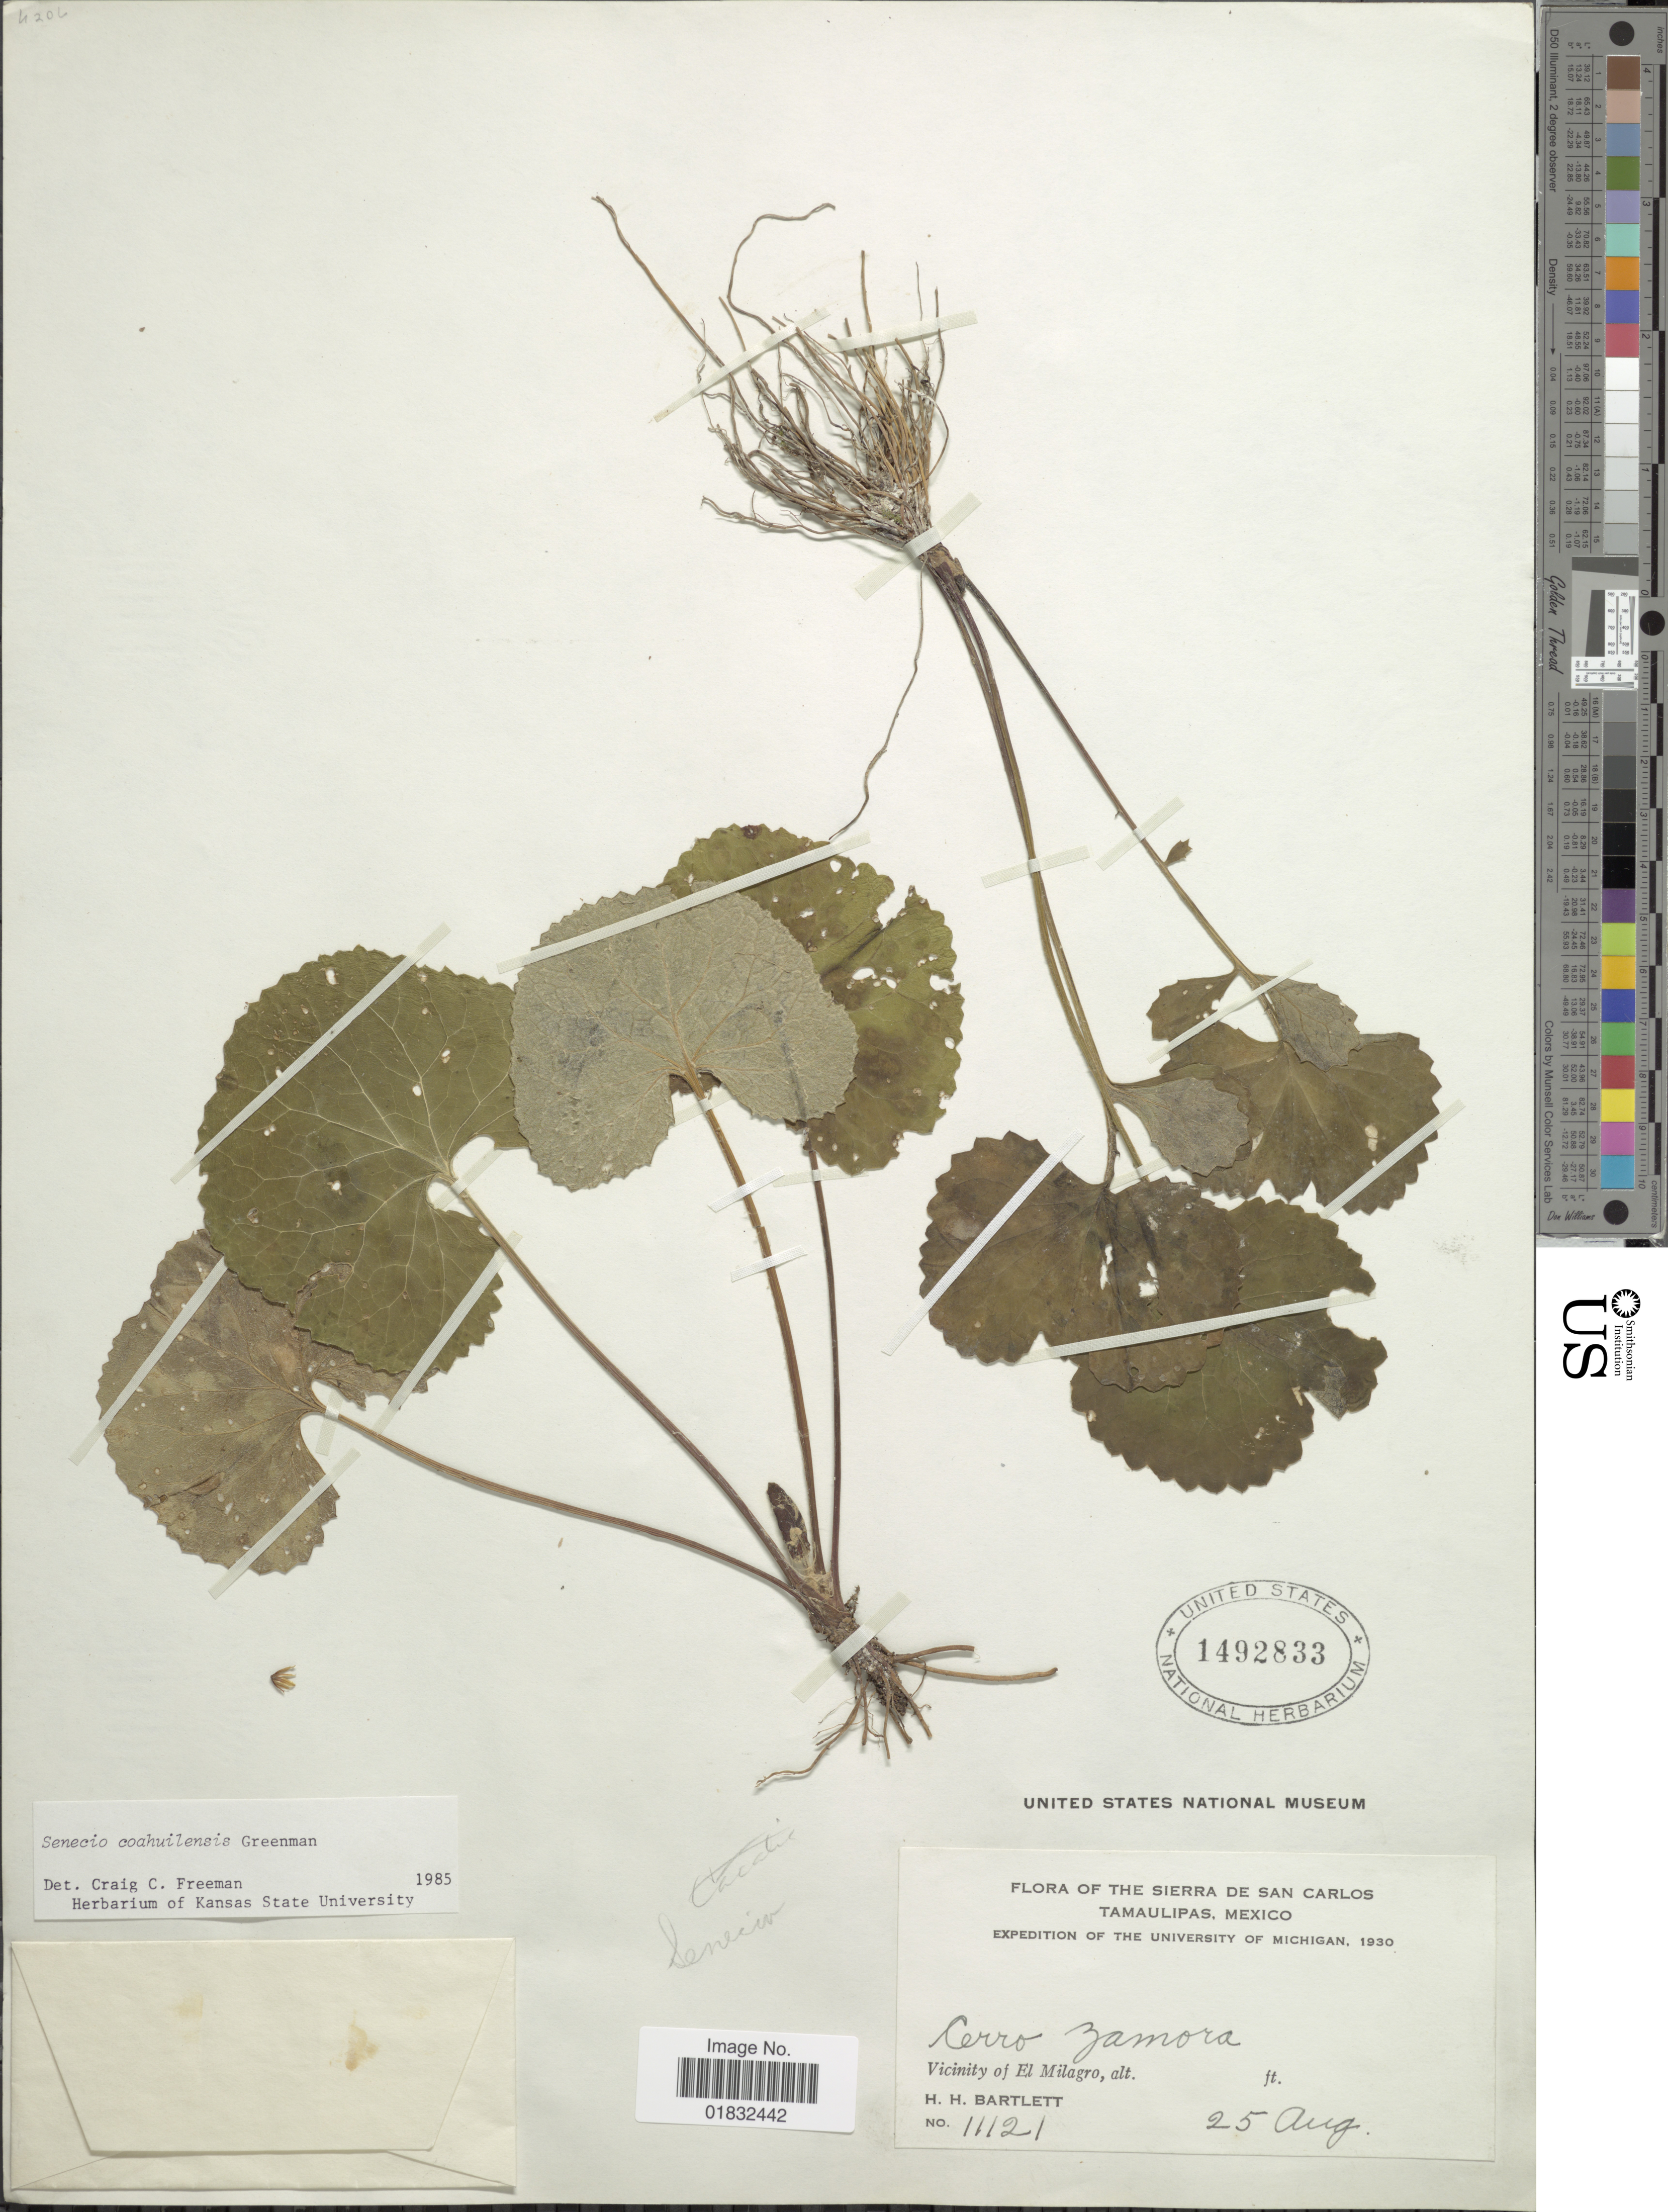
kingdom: Plantae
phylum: Tracheophyta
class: Magnoliopsida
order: Asterales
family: Asteraceae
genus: Packera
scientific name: Packera coahuilensis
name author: (Greenm.) C. Jeffrey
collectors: H. H. Bartlett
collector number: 11121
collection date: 1930-08-25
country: Mexico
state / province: Tamaulipas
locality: The Sierra San Carlos, Cerro Zamora, Vicinity of El Milagro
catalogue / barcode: US 1492833